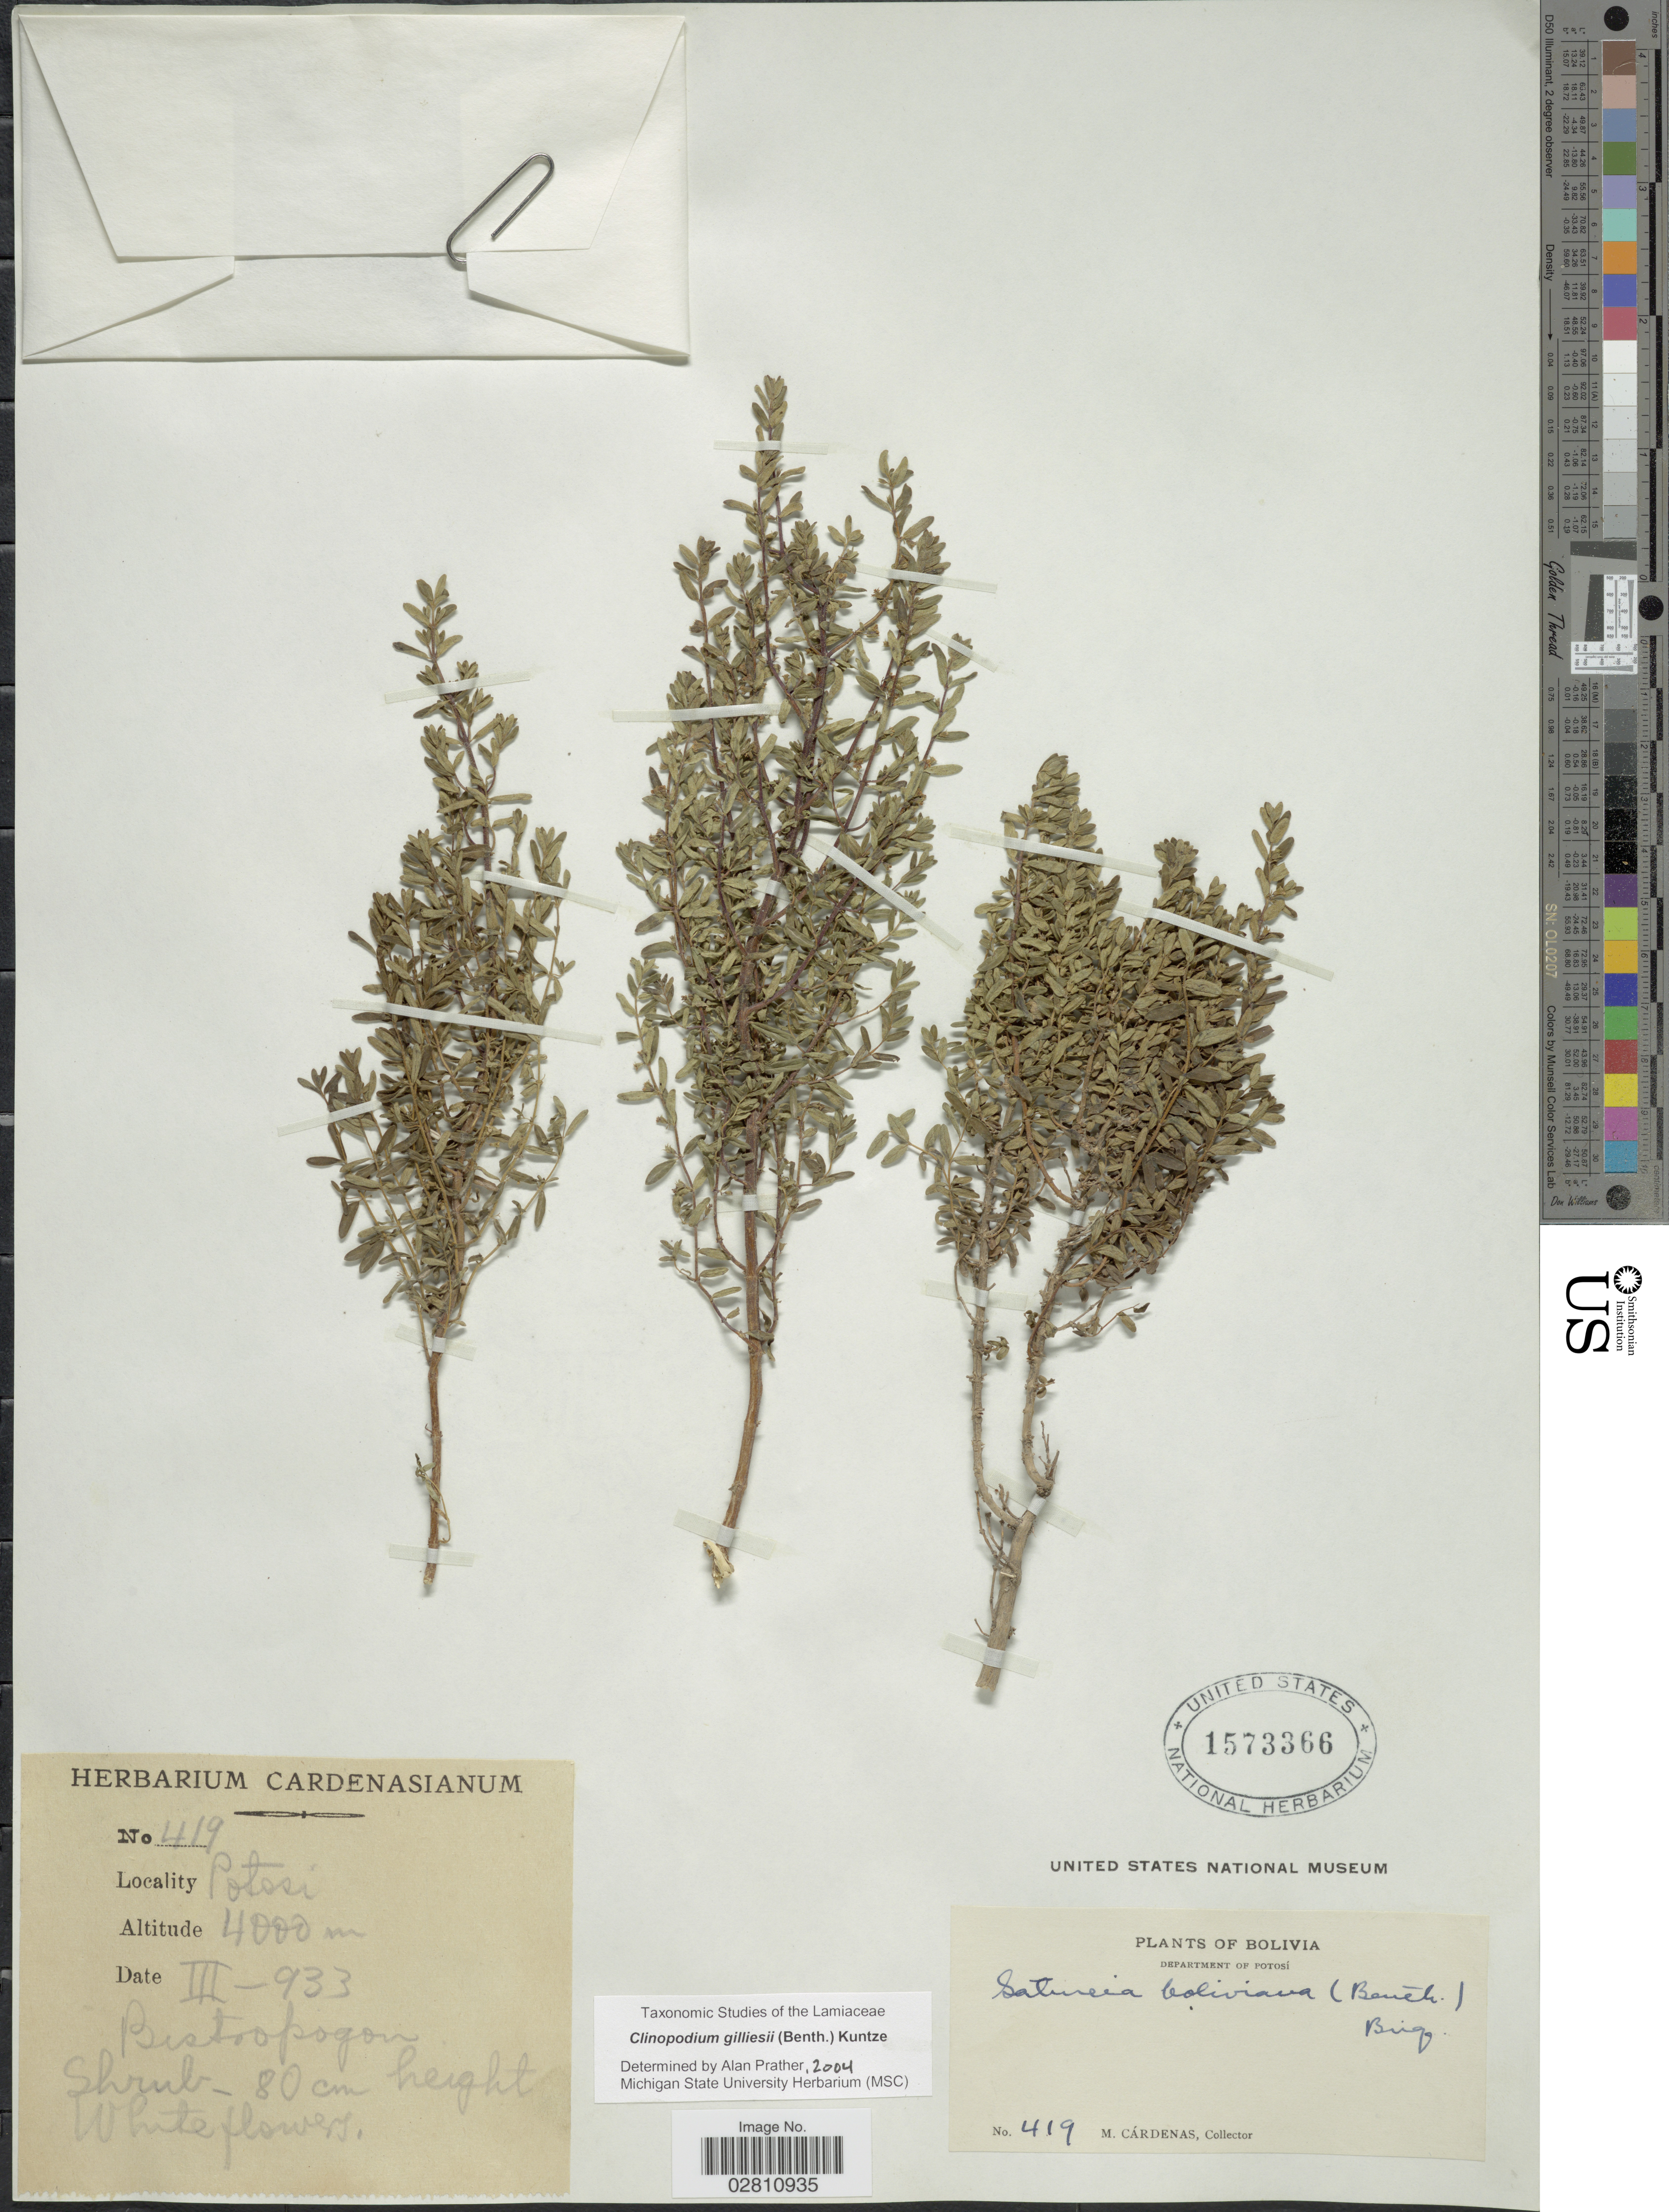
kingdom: Plantae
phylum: Tracheophyta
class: Magnoliopsida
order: Lamiales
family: Lamiaceae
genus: Clinopodium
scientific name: Clinopodium gilliesii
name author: (Benth.) Kuntze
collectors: M. Cárdenas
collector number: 419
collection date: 1933-03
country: Bolivia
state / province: Potosi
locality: Department of Potosi.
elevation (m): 4000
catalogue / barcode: US 1573366